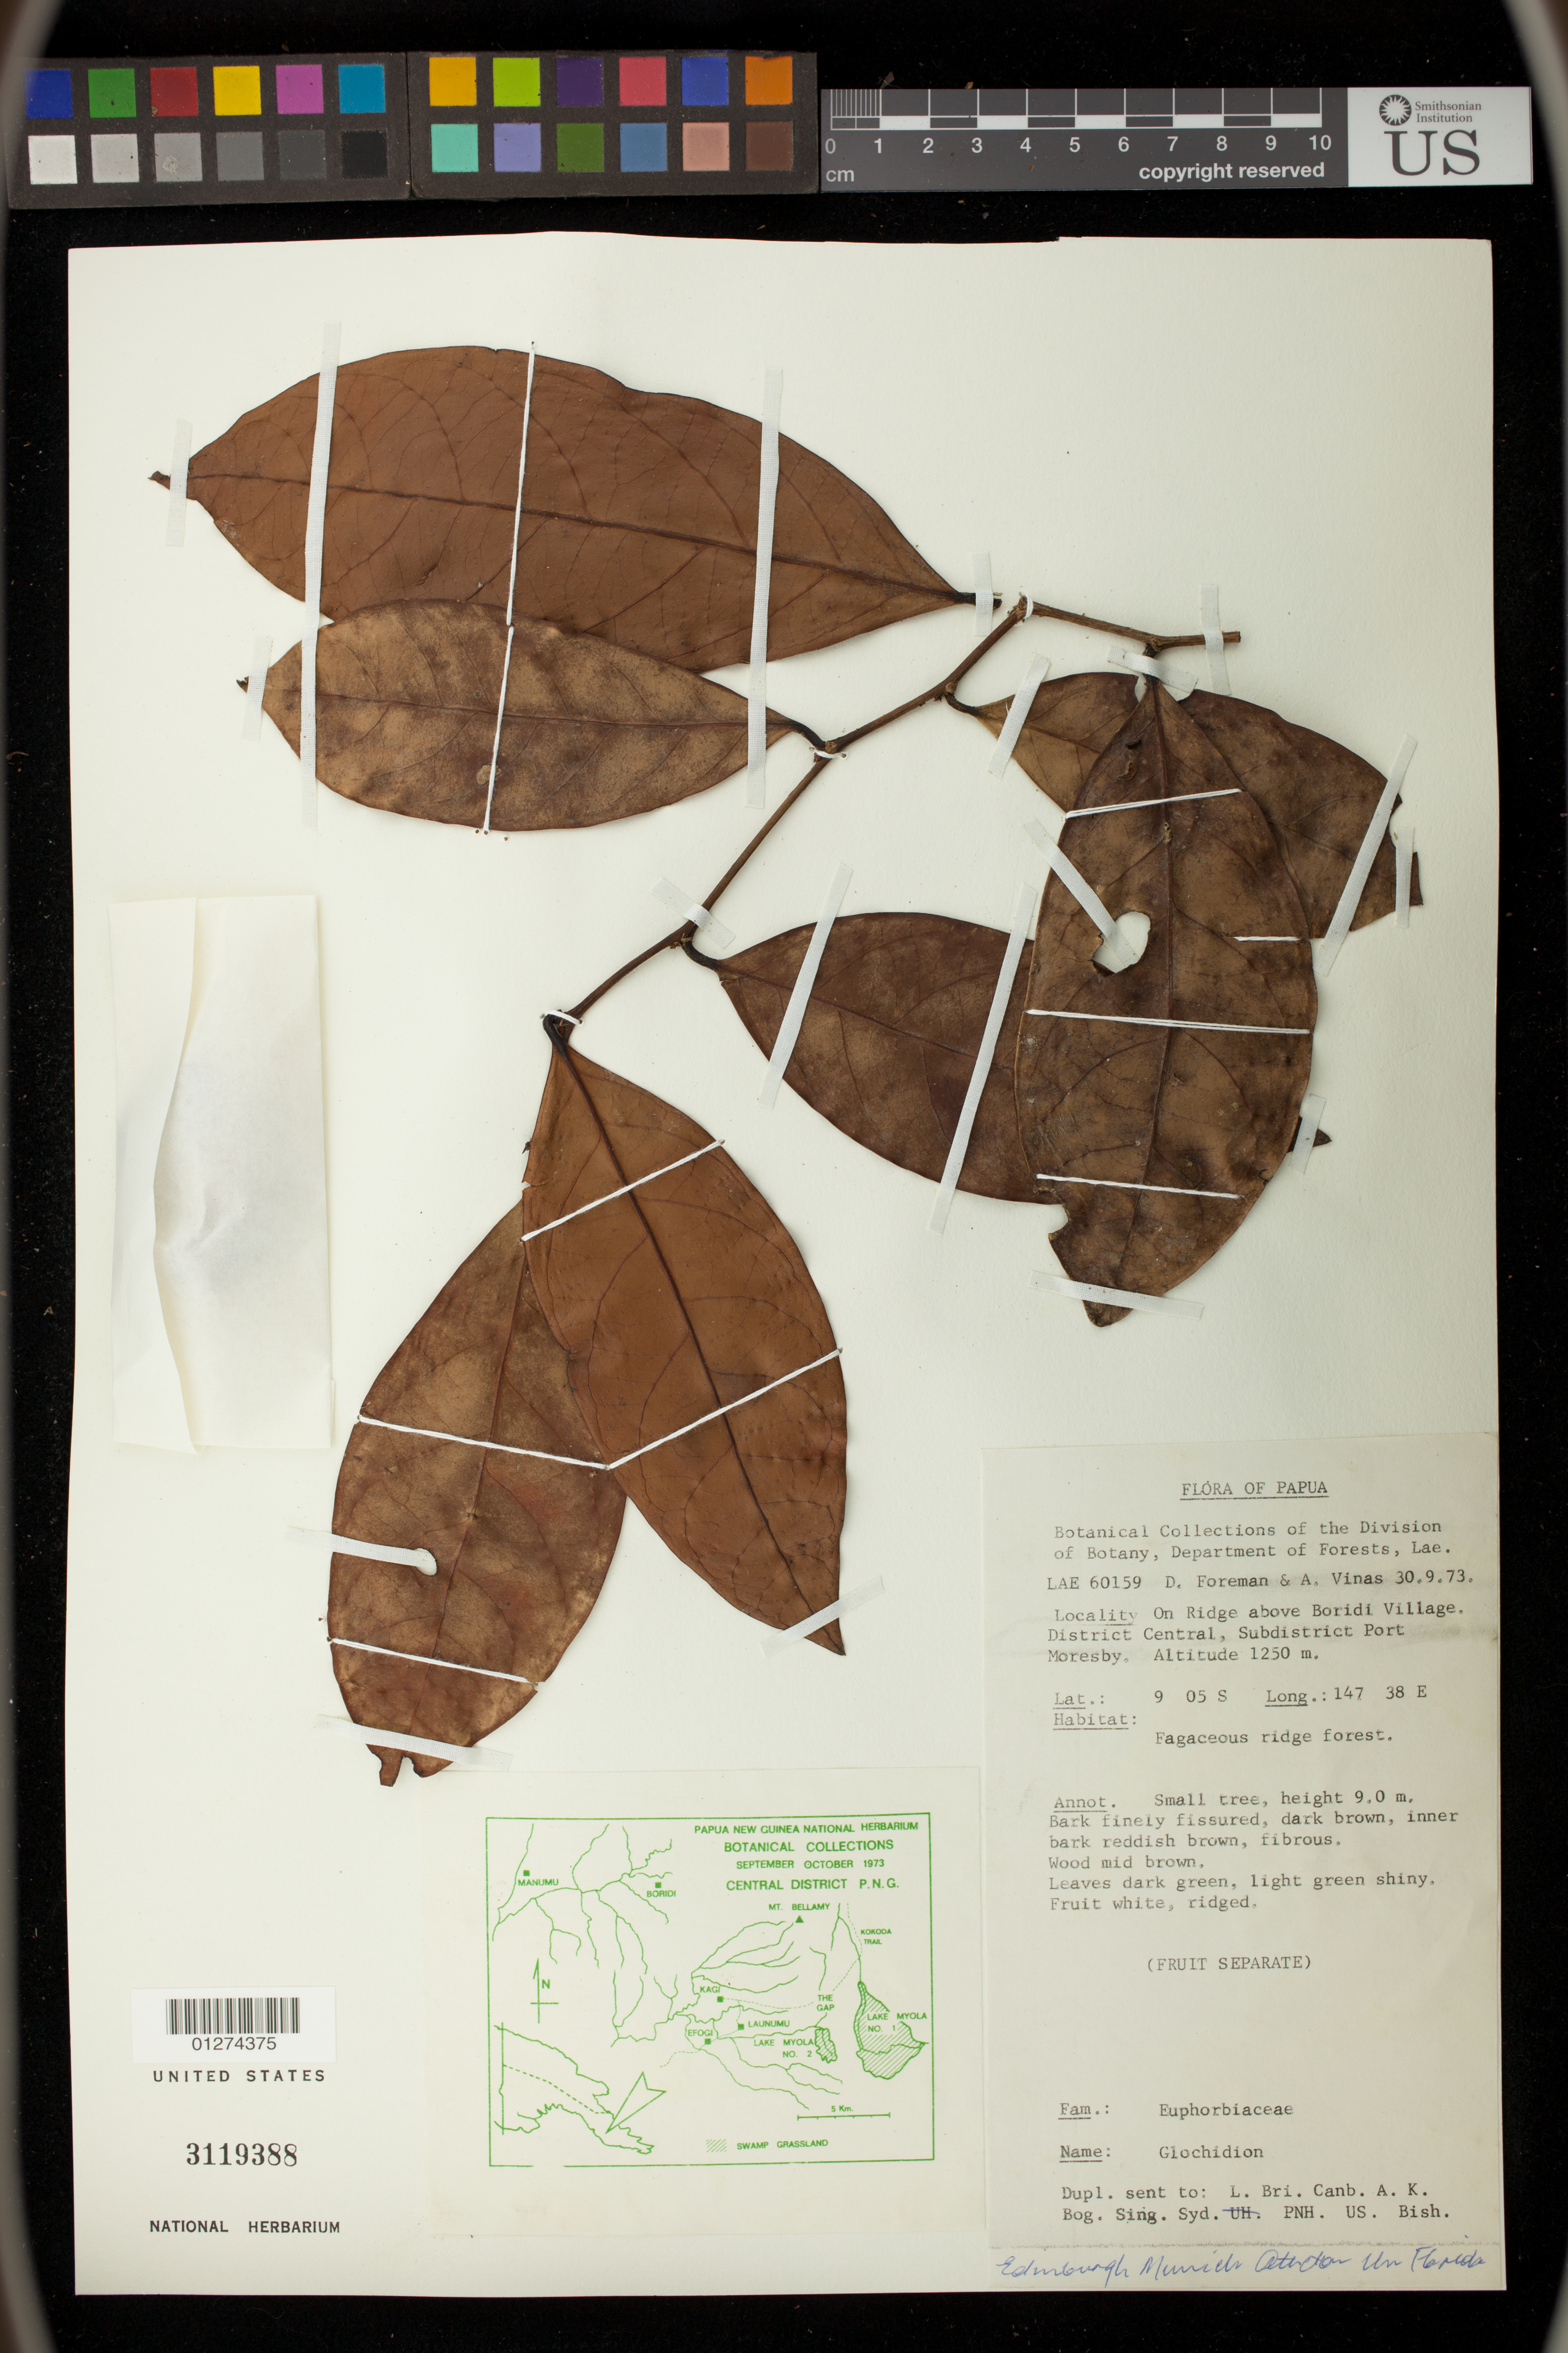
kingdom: Plantae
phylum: Tracheophyta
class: Magnoliopsida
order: Malpighiales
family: Phyllanthaceae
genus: Glochidion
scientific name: Glochidion sp.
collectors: D. Foreman & A. Vinas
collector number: LAE 60159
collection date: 1973-09-30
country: Papua New Guinea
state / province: Central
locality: On ridge above Boridi Village. Subdistrict Port Moresby.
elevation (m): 1250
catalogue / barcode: US 3119388